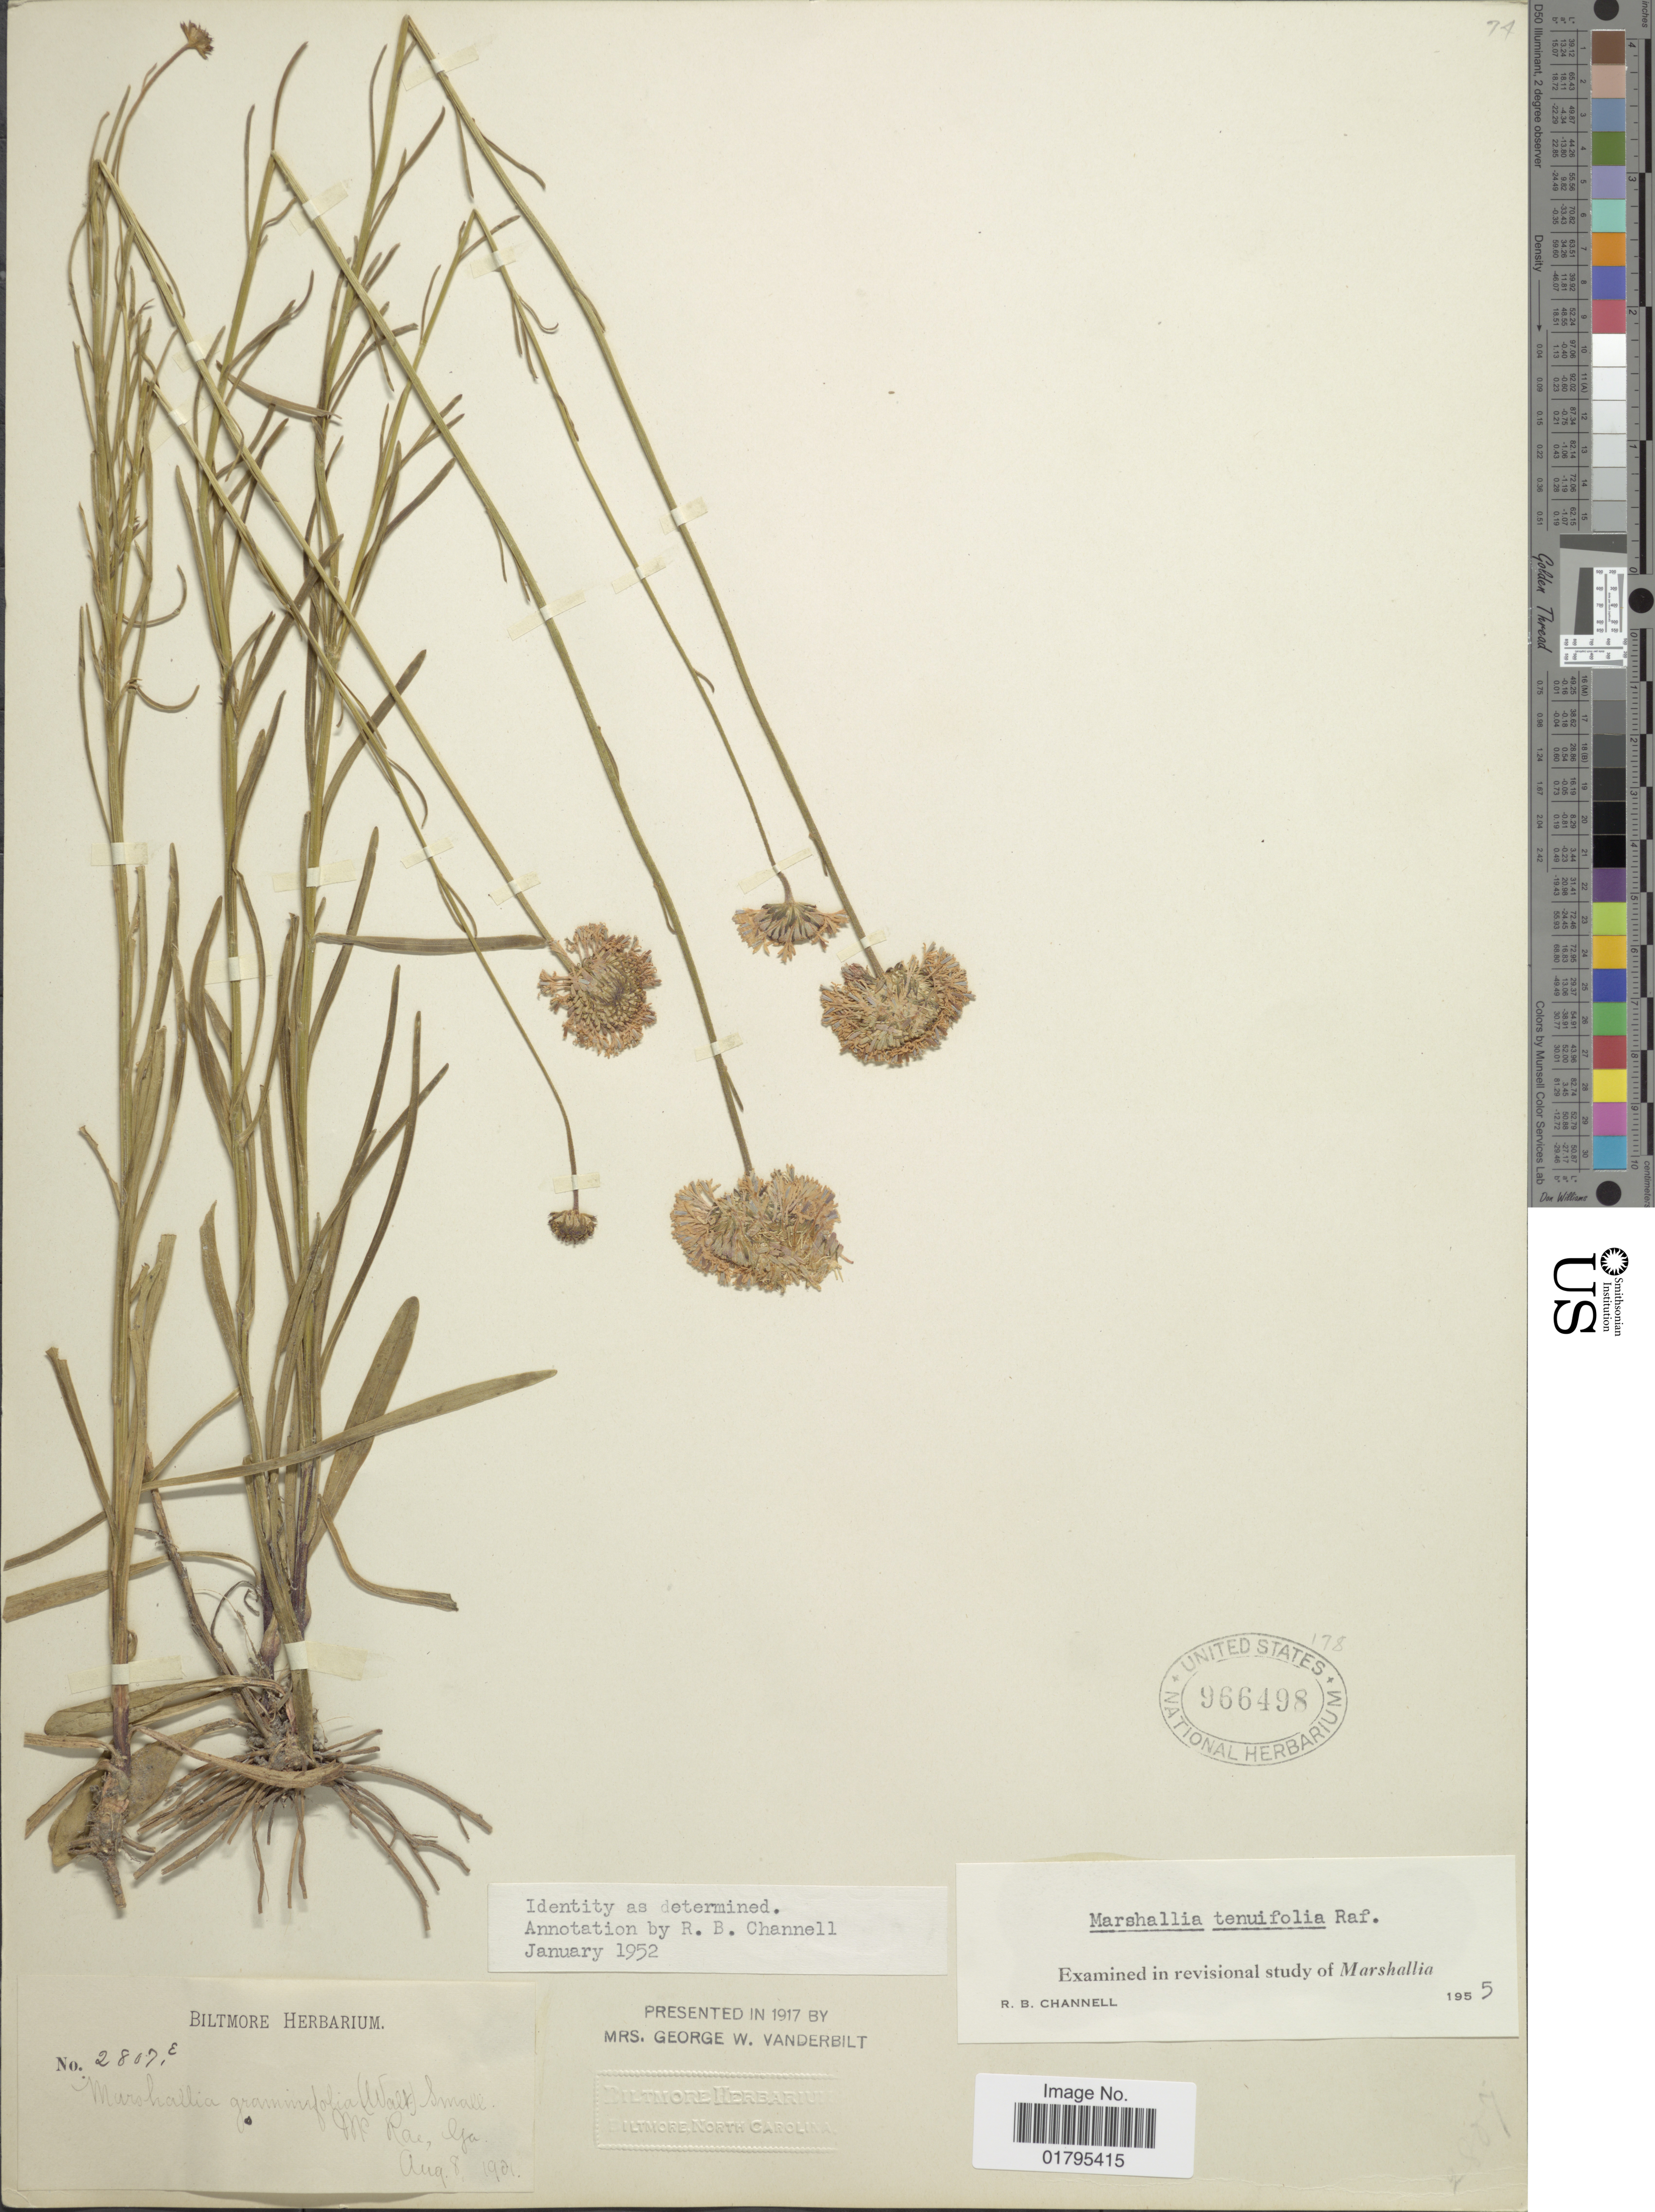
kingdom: Plantae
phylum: Tracheophyta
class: Magnoliopsida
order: Asterales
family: Asteraceae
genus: Marshallia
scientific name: Marshallia tenuifolia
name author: Raf.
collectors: ex herb. Biltmore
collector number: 2807e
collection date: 1900-08-08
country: United States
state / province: Georgia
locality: McRae.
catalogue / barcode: US 966498